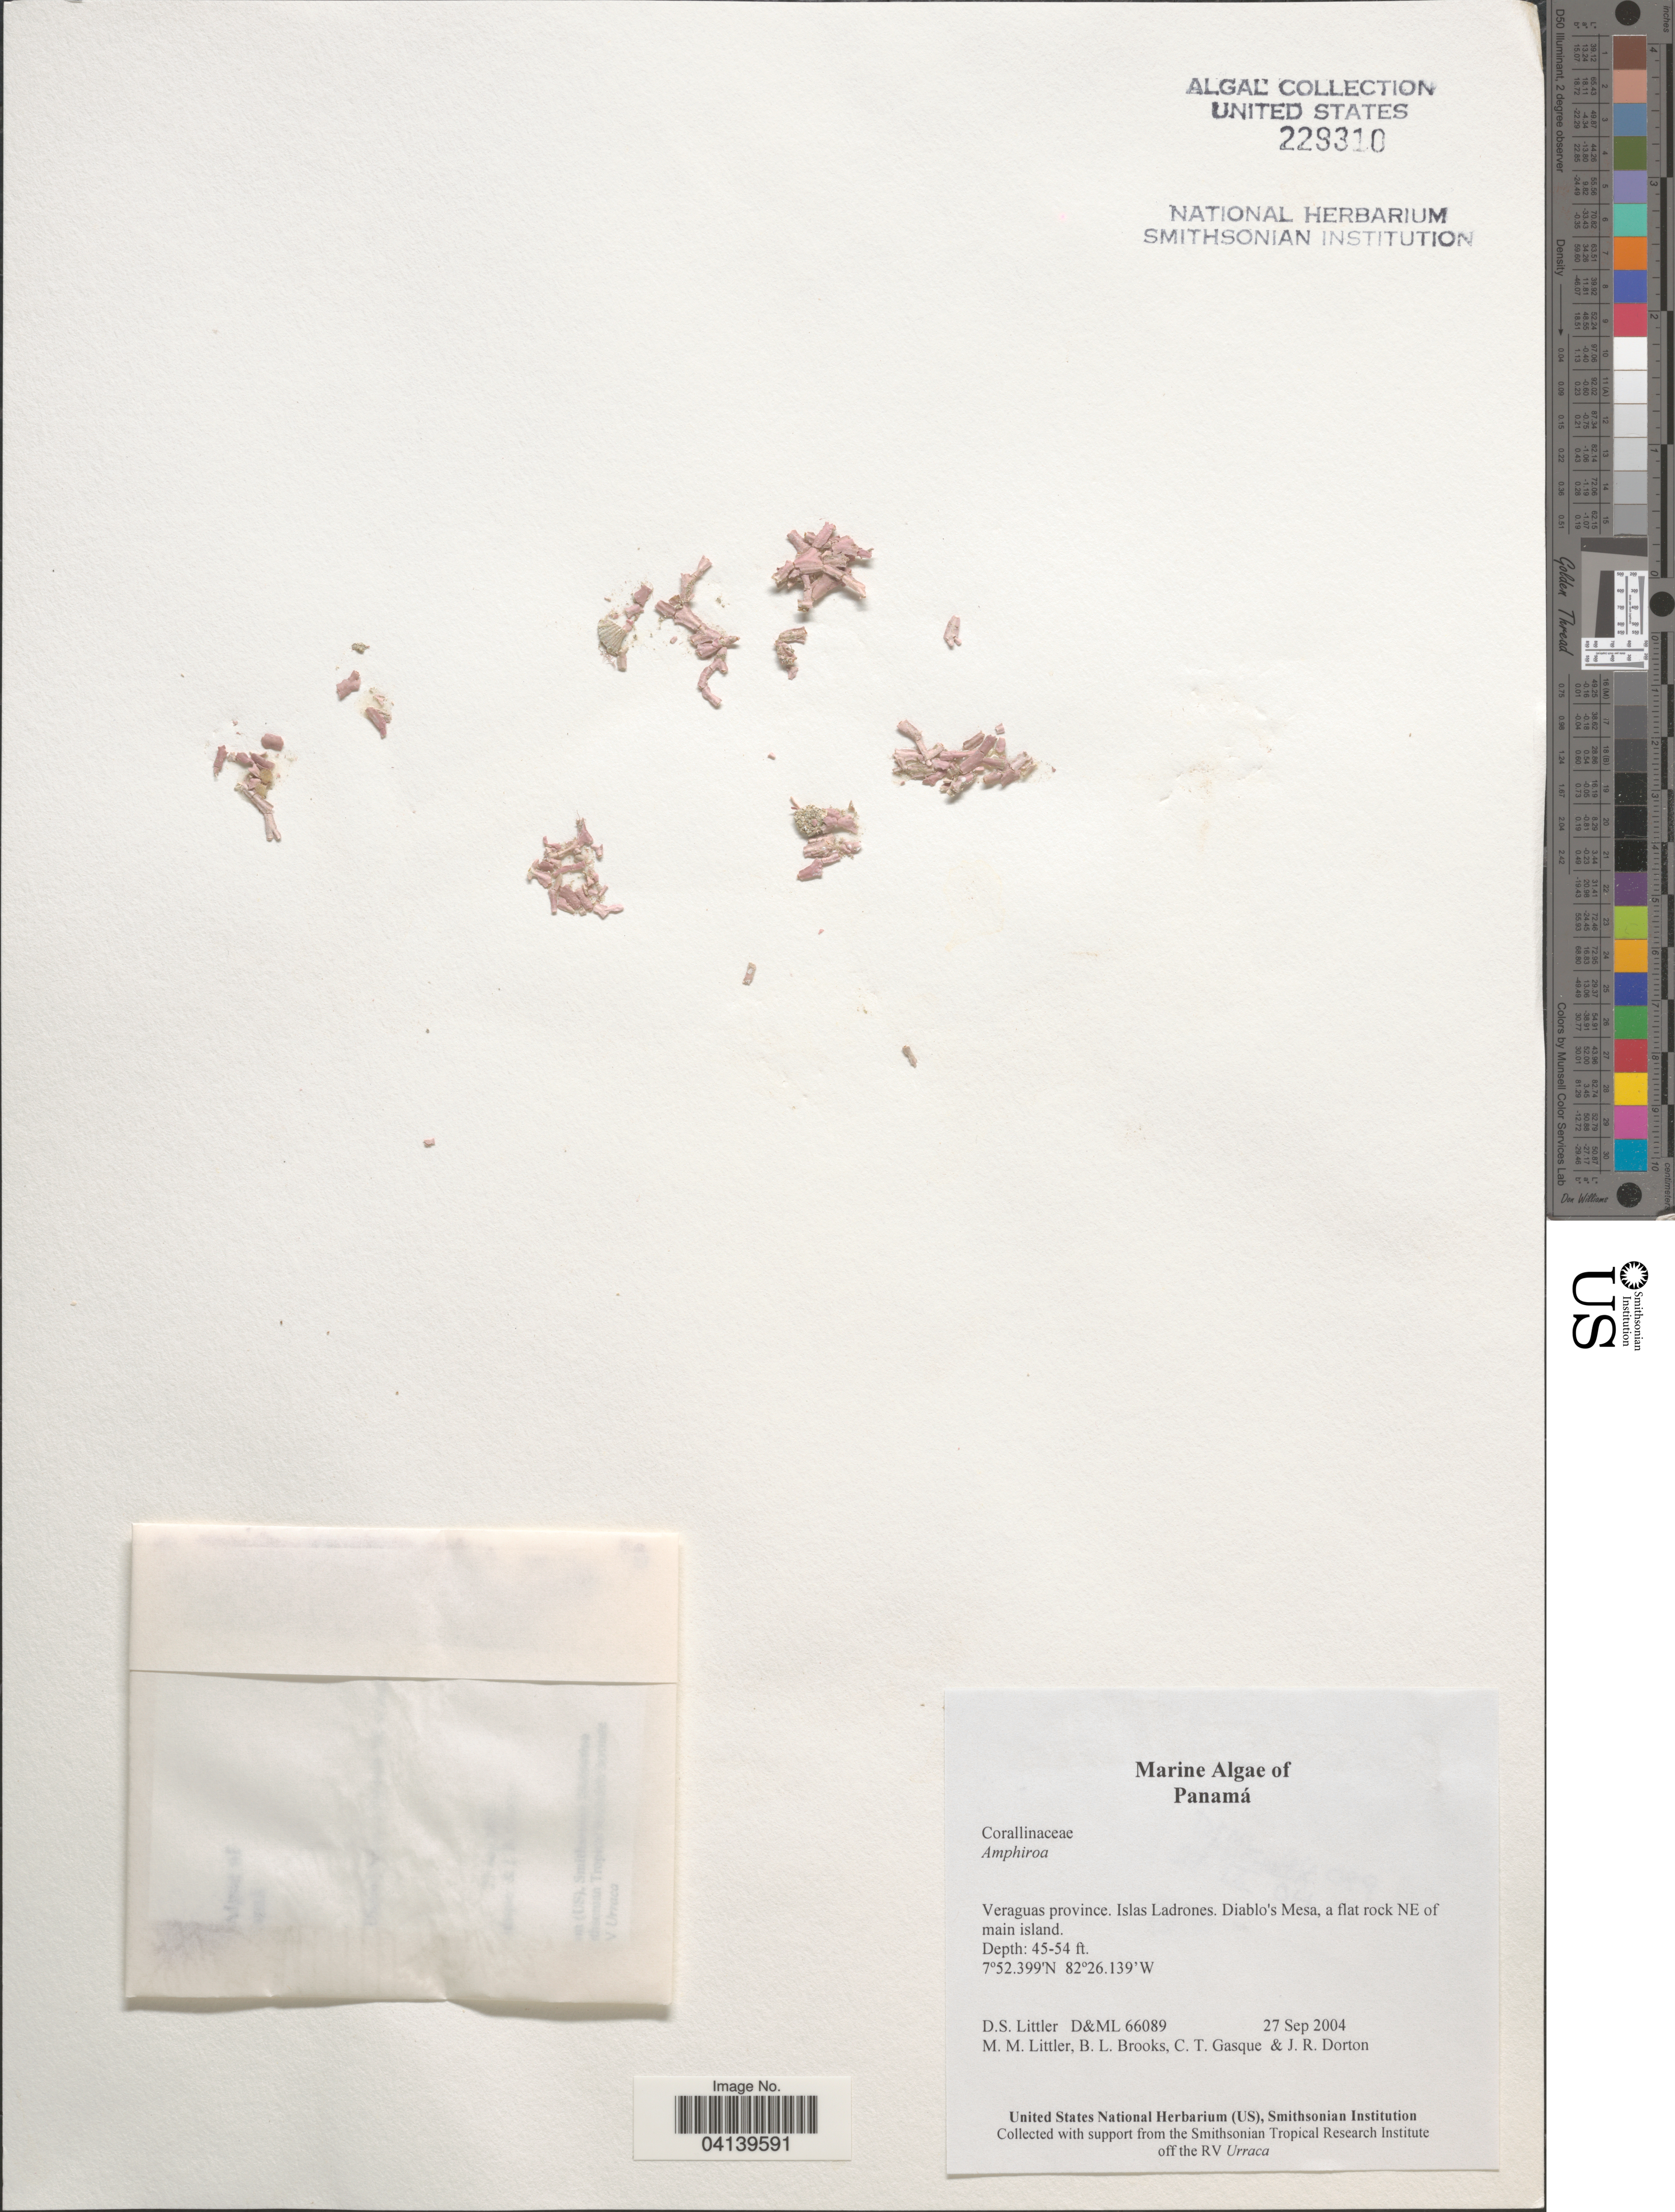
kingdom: Plantae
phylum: Rhodophyta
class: Florideophyceae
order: Corallinales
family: Lithophyllaceae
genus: Amphiroa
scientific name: Amphiroa sp.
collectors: D. S. Littler, B. Brooks, C. Gasque & J. Dorton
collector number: D&ML66089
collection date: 2004-09-27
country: Panama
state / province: Veraguas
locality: Islas Ladrones. Diablo's Mesa, a flat rock NE of main island.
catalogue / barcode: US 229310